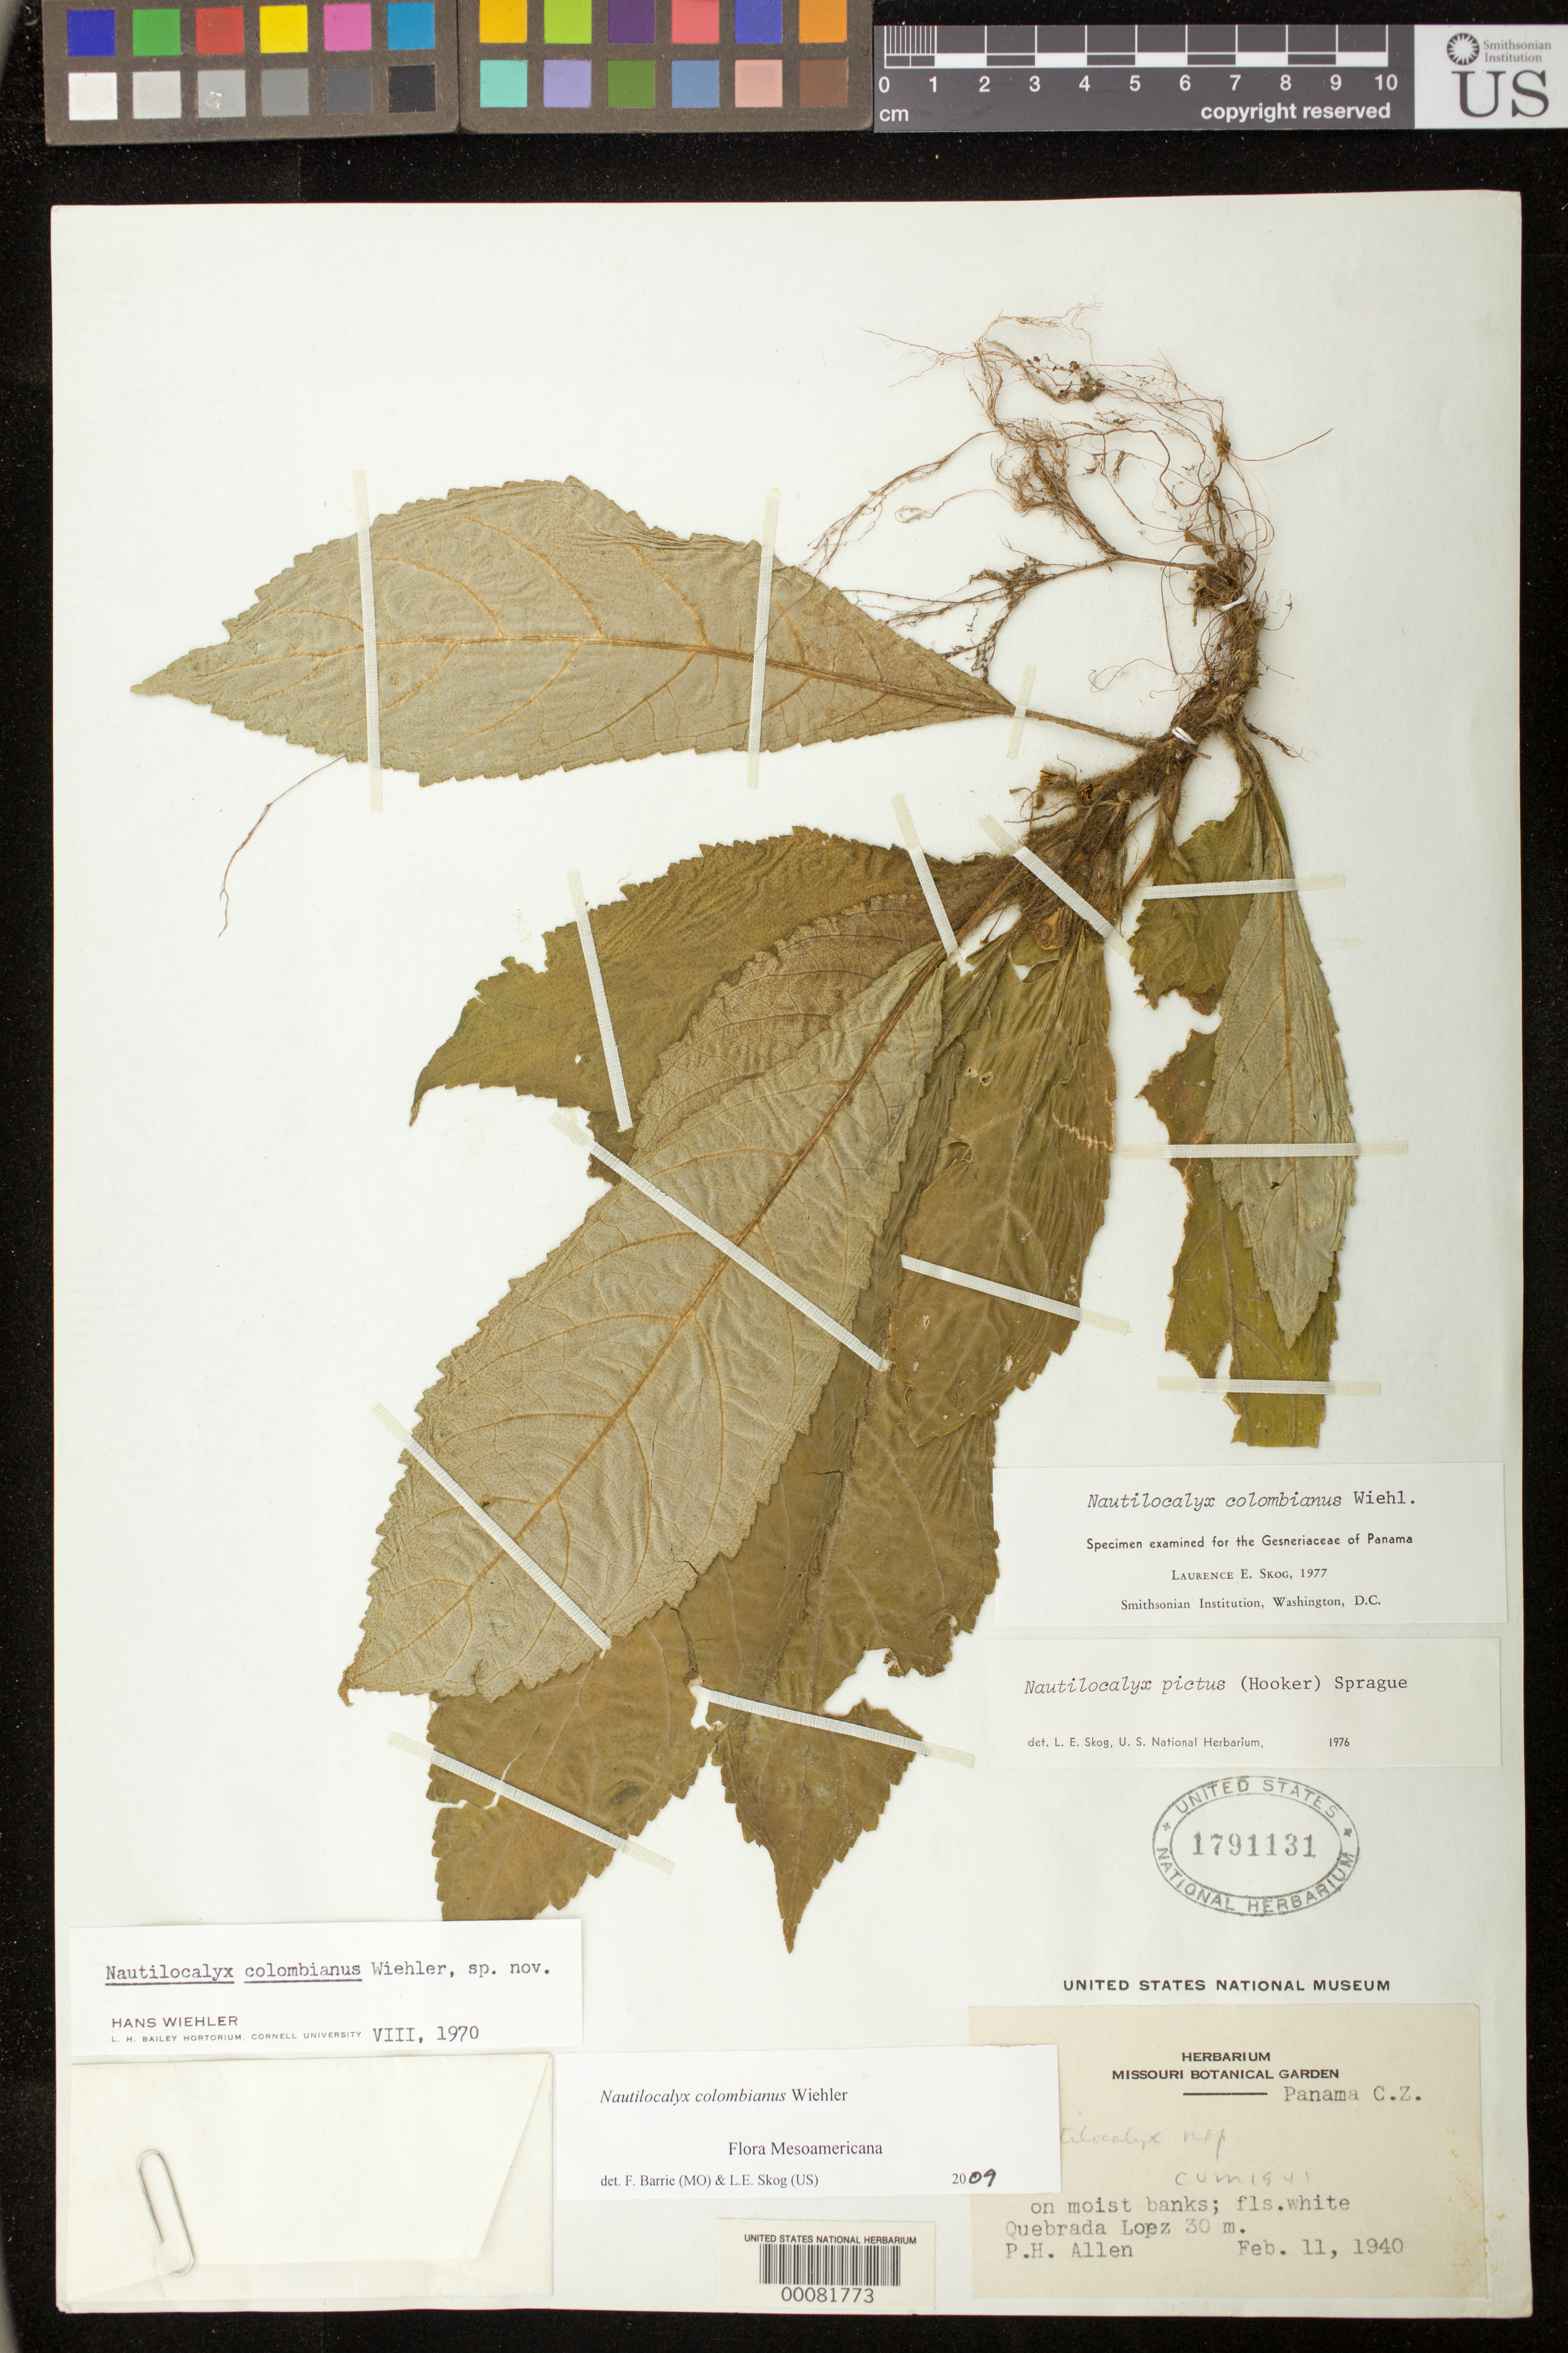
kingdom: Plantae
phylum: Tracheophyta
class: Magnoliopsida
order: Lamiales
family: Gesneriaceae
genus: Nautilocalyx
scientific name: Nautilocalyx colombianus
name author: Wiehler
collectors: P. H. Allen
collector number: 2142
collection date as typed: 11 Feb 1940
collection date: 1940-02-11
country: Panama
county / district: Canal Zone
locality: Quebrada Lopez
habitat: On moist banks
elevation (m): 30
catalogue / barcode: US 1791131